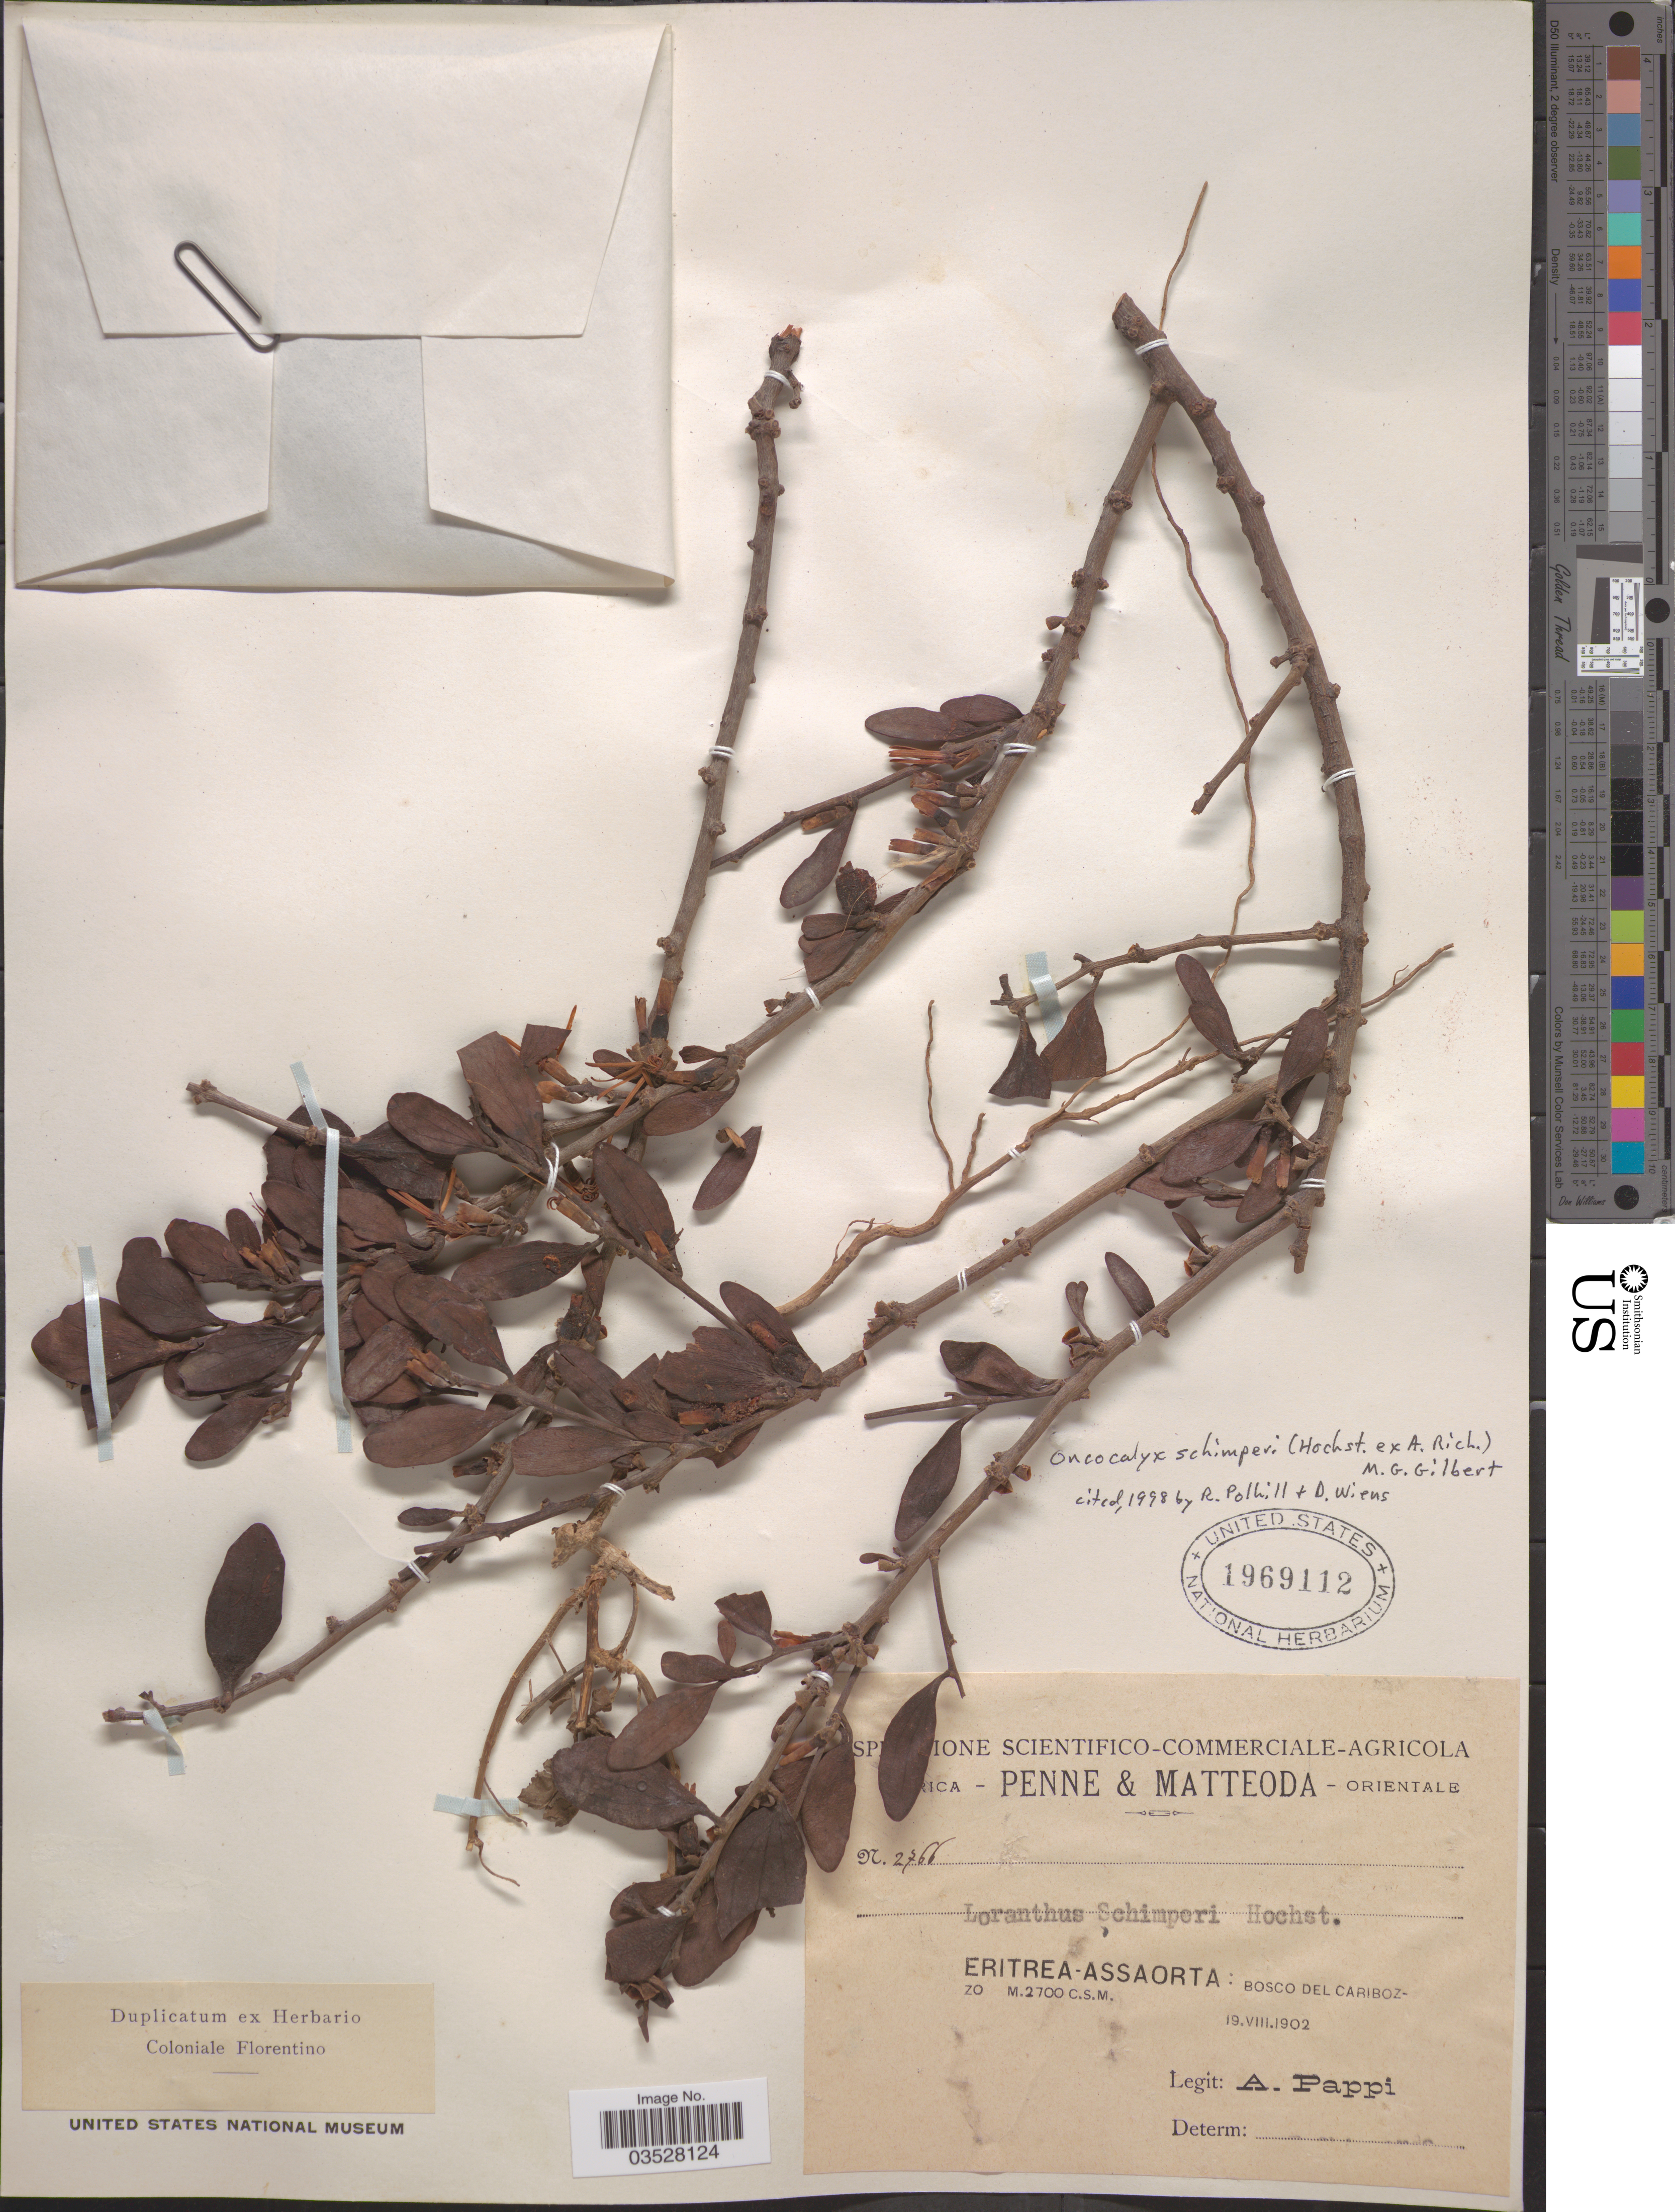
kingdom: Plantae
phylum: Tracheophyta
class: Magnoliopsida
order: Santalales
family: Loranthaceae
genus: Oncocalyx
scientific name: Oncocalyx schimperi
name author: (Hochst. ex A. Rich.) M.G. Gilbert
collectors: A. Pappi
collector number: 2766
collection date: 1902-08-19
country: Eritrea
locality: Africa-Orientale. Eritrea-Assaorta: Bosco del Caribozzo.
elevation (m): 2700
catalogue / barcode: US 1969112